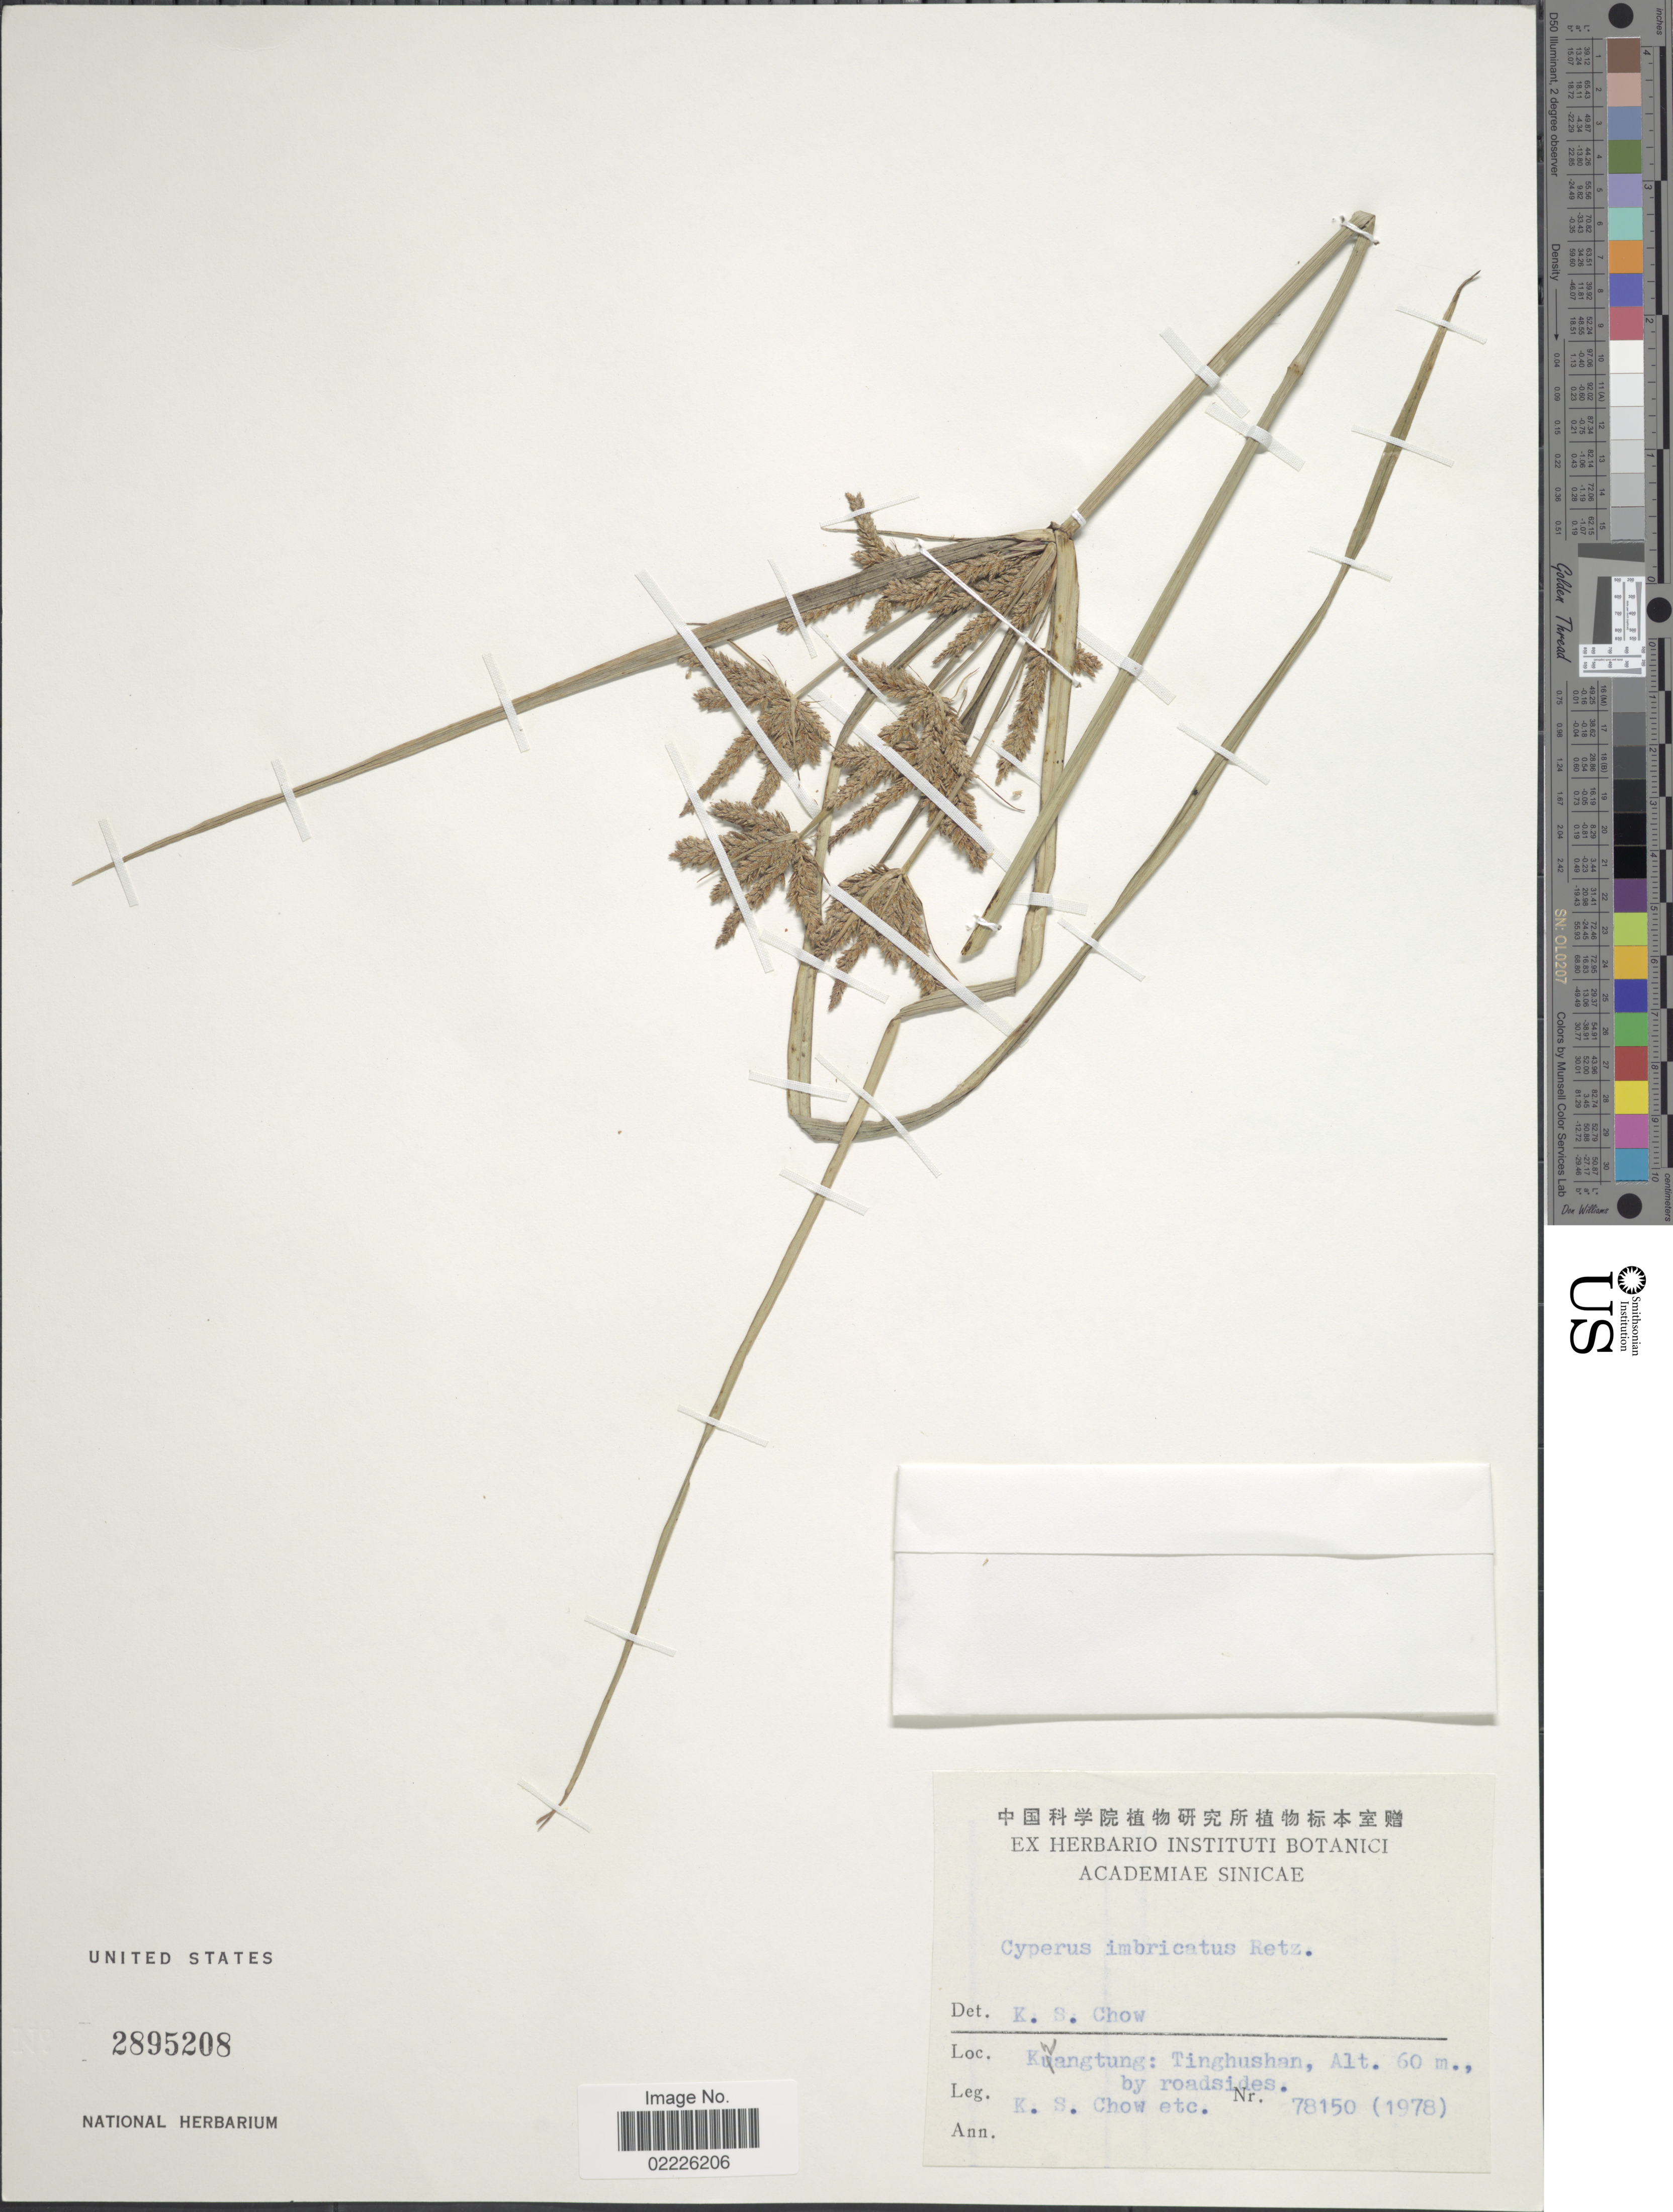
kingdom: Plantae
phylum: Tracheophyta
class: Liliopsida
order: Poales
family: Cyperaceae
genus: Cyperus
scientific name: Cyperus imbricatus Retz.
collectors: K. S. Chow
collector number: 78150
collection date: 1978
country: China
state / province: Guangdong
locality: Kwangtung: Tinghushan by roadsides.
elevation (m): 60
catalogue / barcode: US 2895208